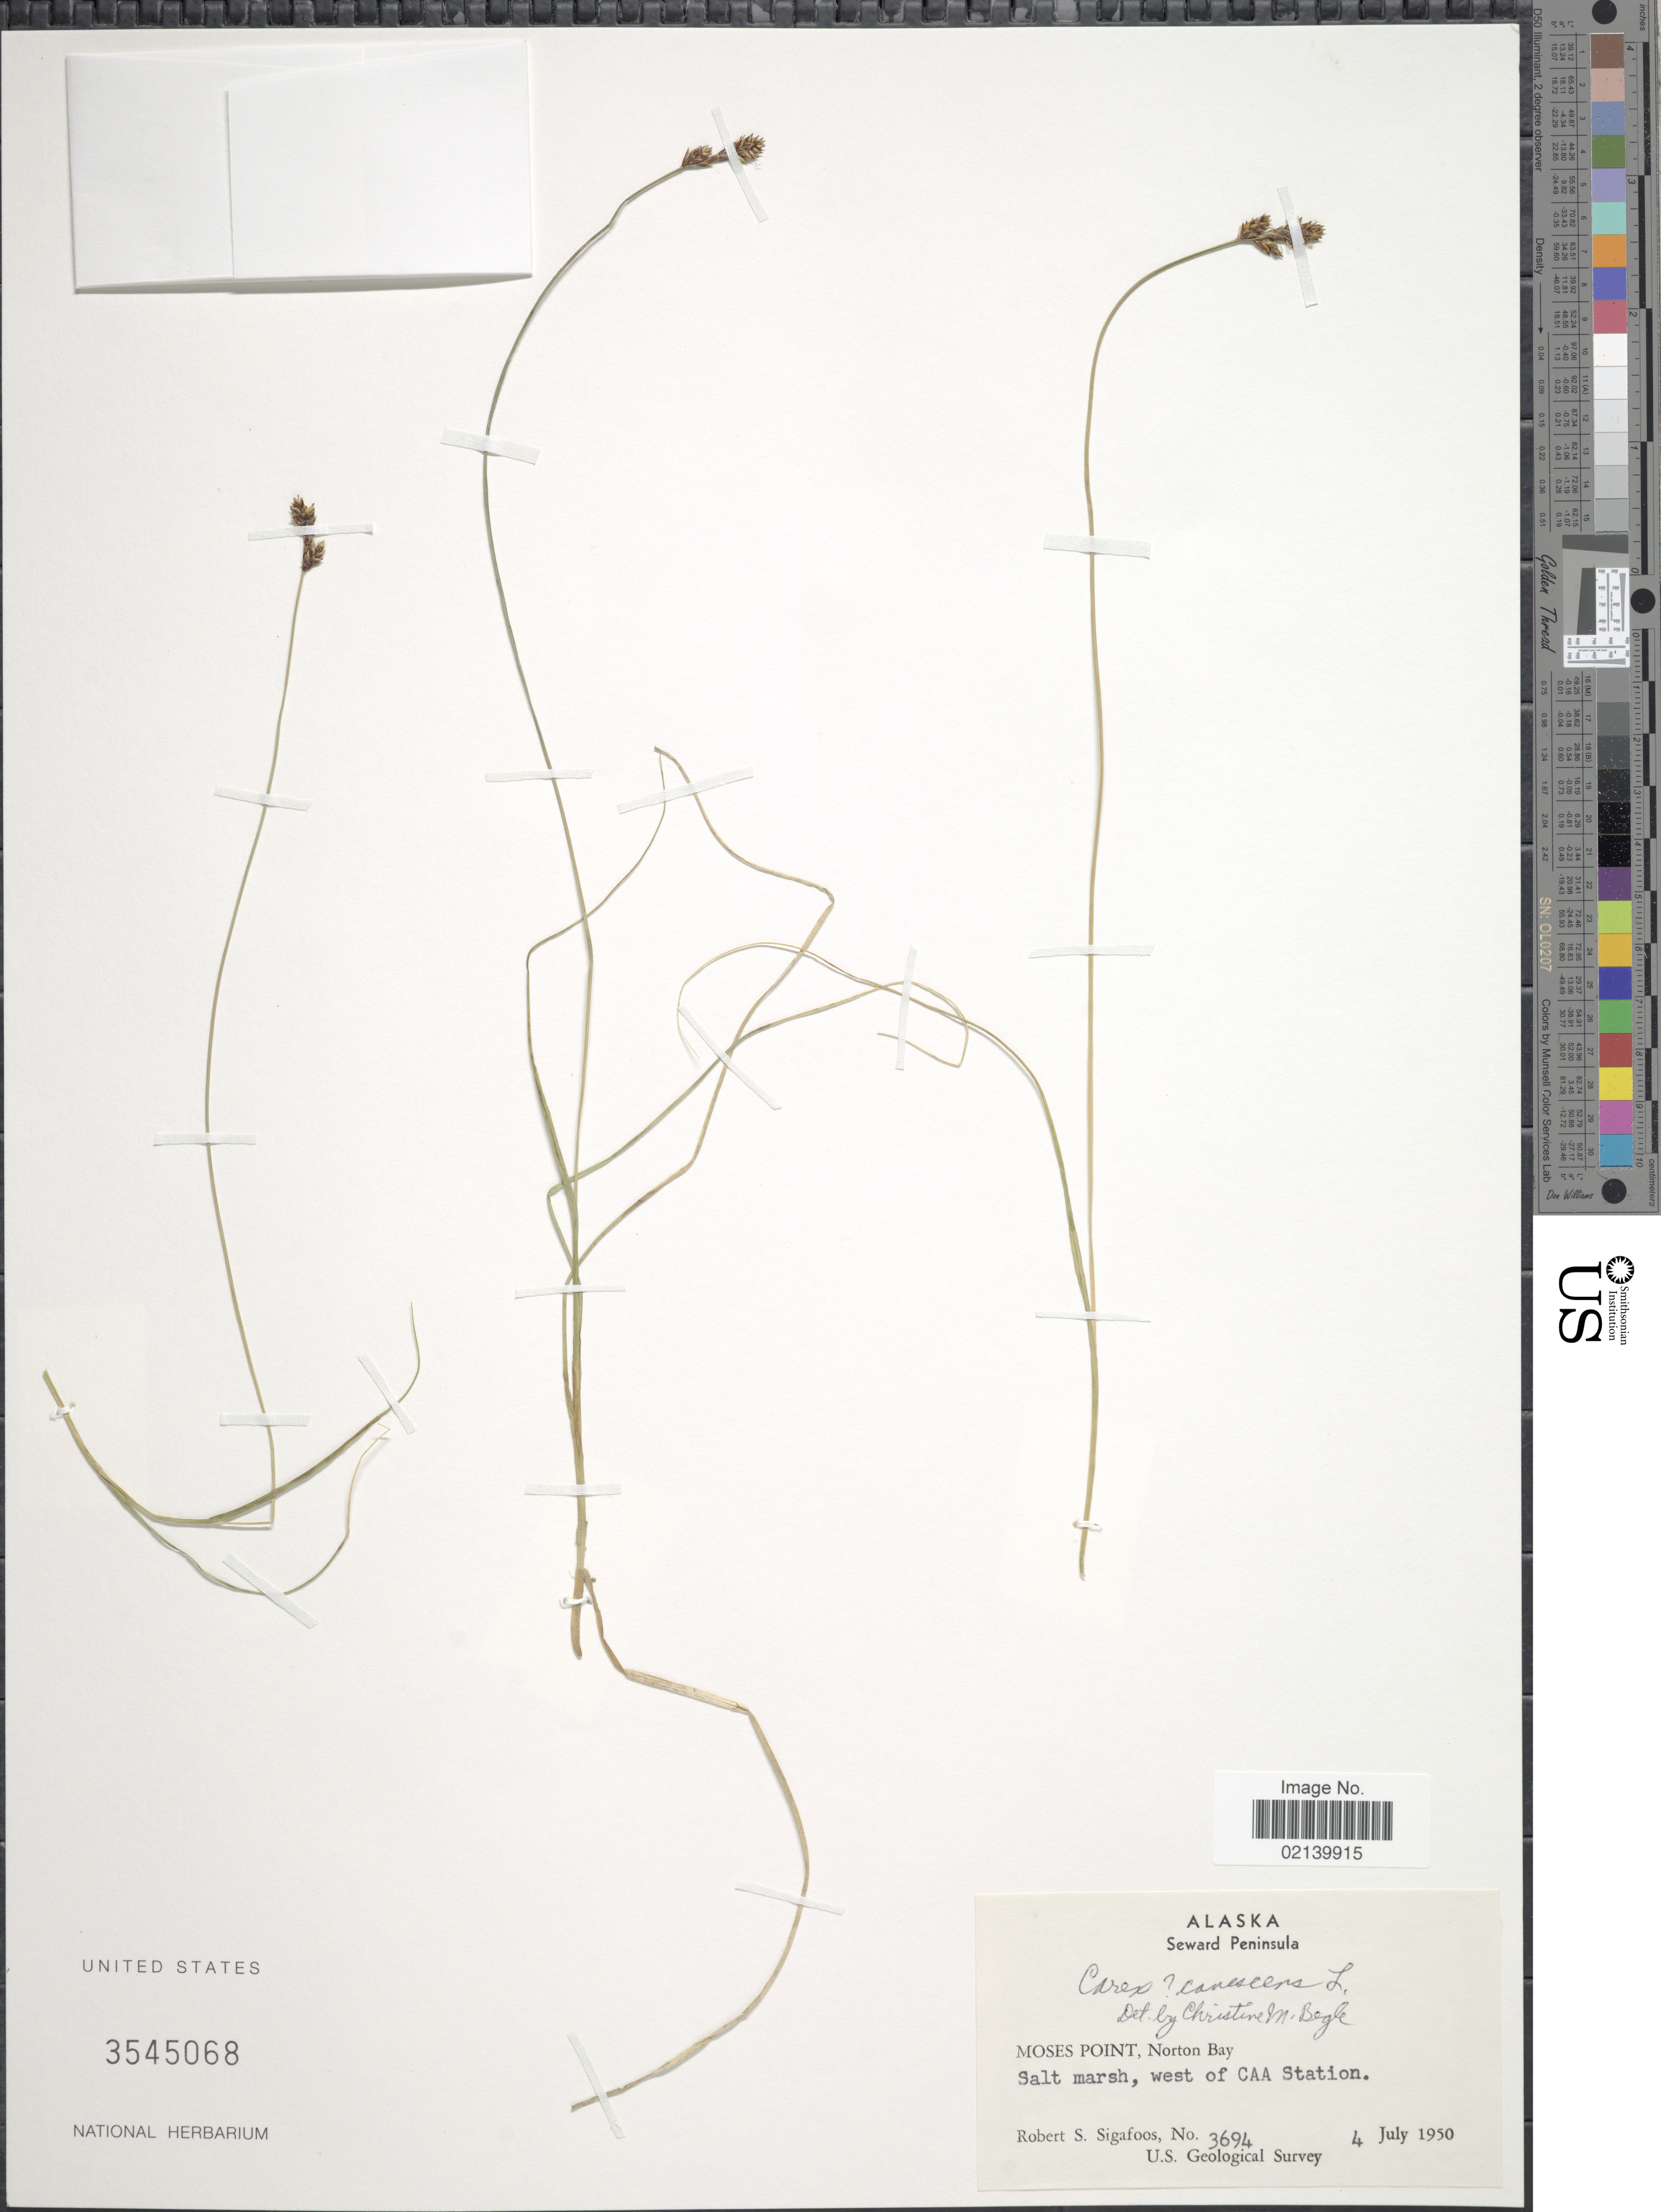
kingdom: Plantae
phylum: Tracheophyta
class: Liliopsida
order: Poales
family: Cyperaceae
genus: Carex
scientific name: Carex sp.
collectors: R. Sigafoos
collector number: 3694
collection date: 1950-07-04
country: United States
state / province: Alaska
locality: Alaska, Seward Peninsula. Moses Point, Norton Bay, Salt marsh, west of CAA station.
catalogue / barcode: US 3545068